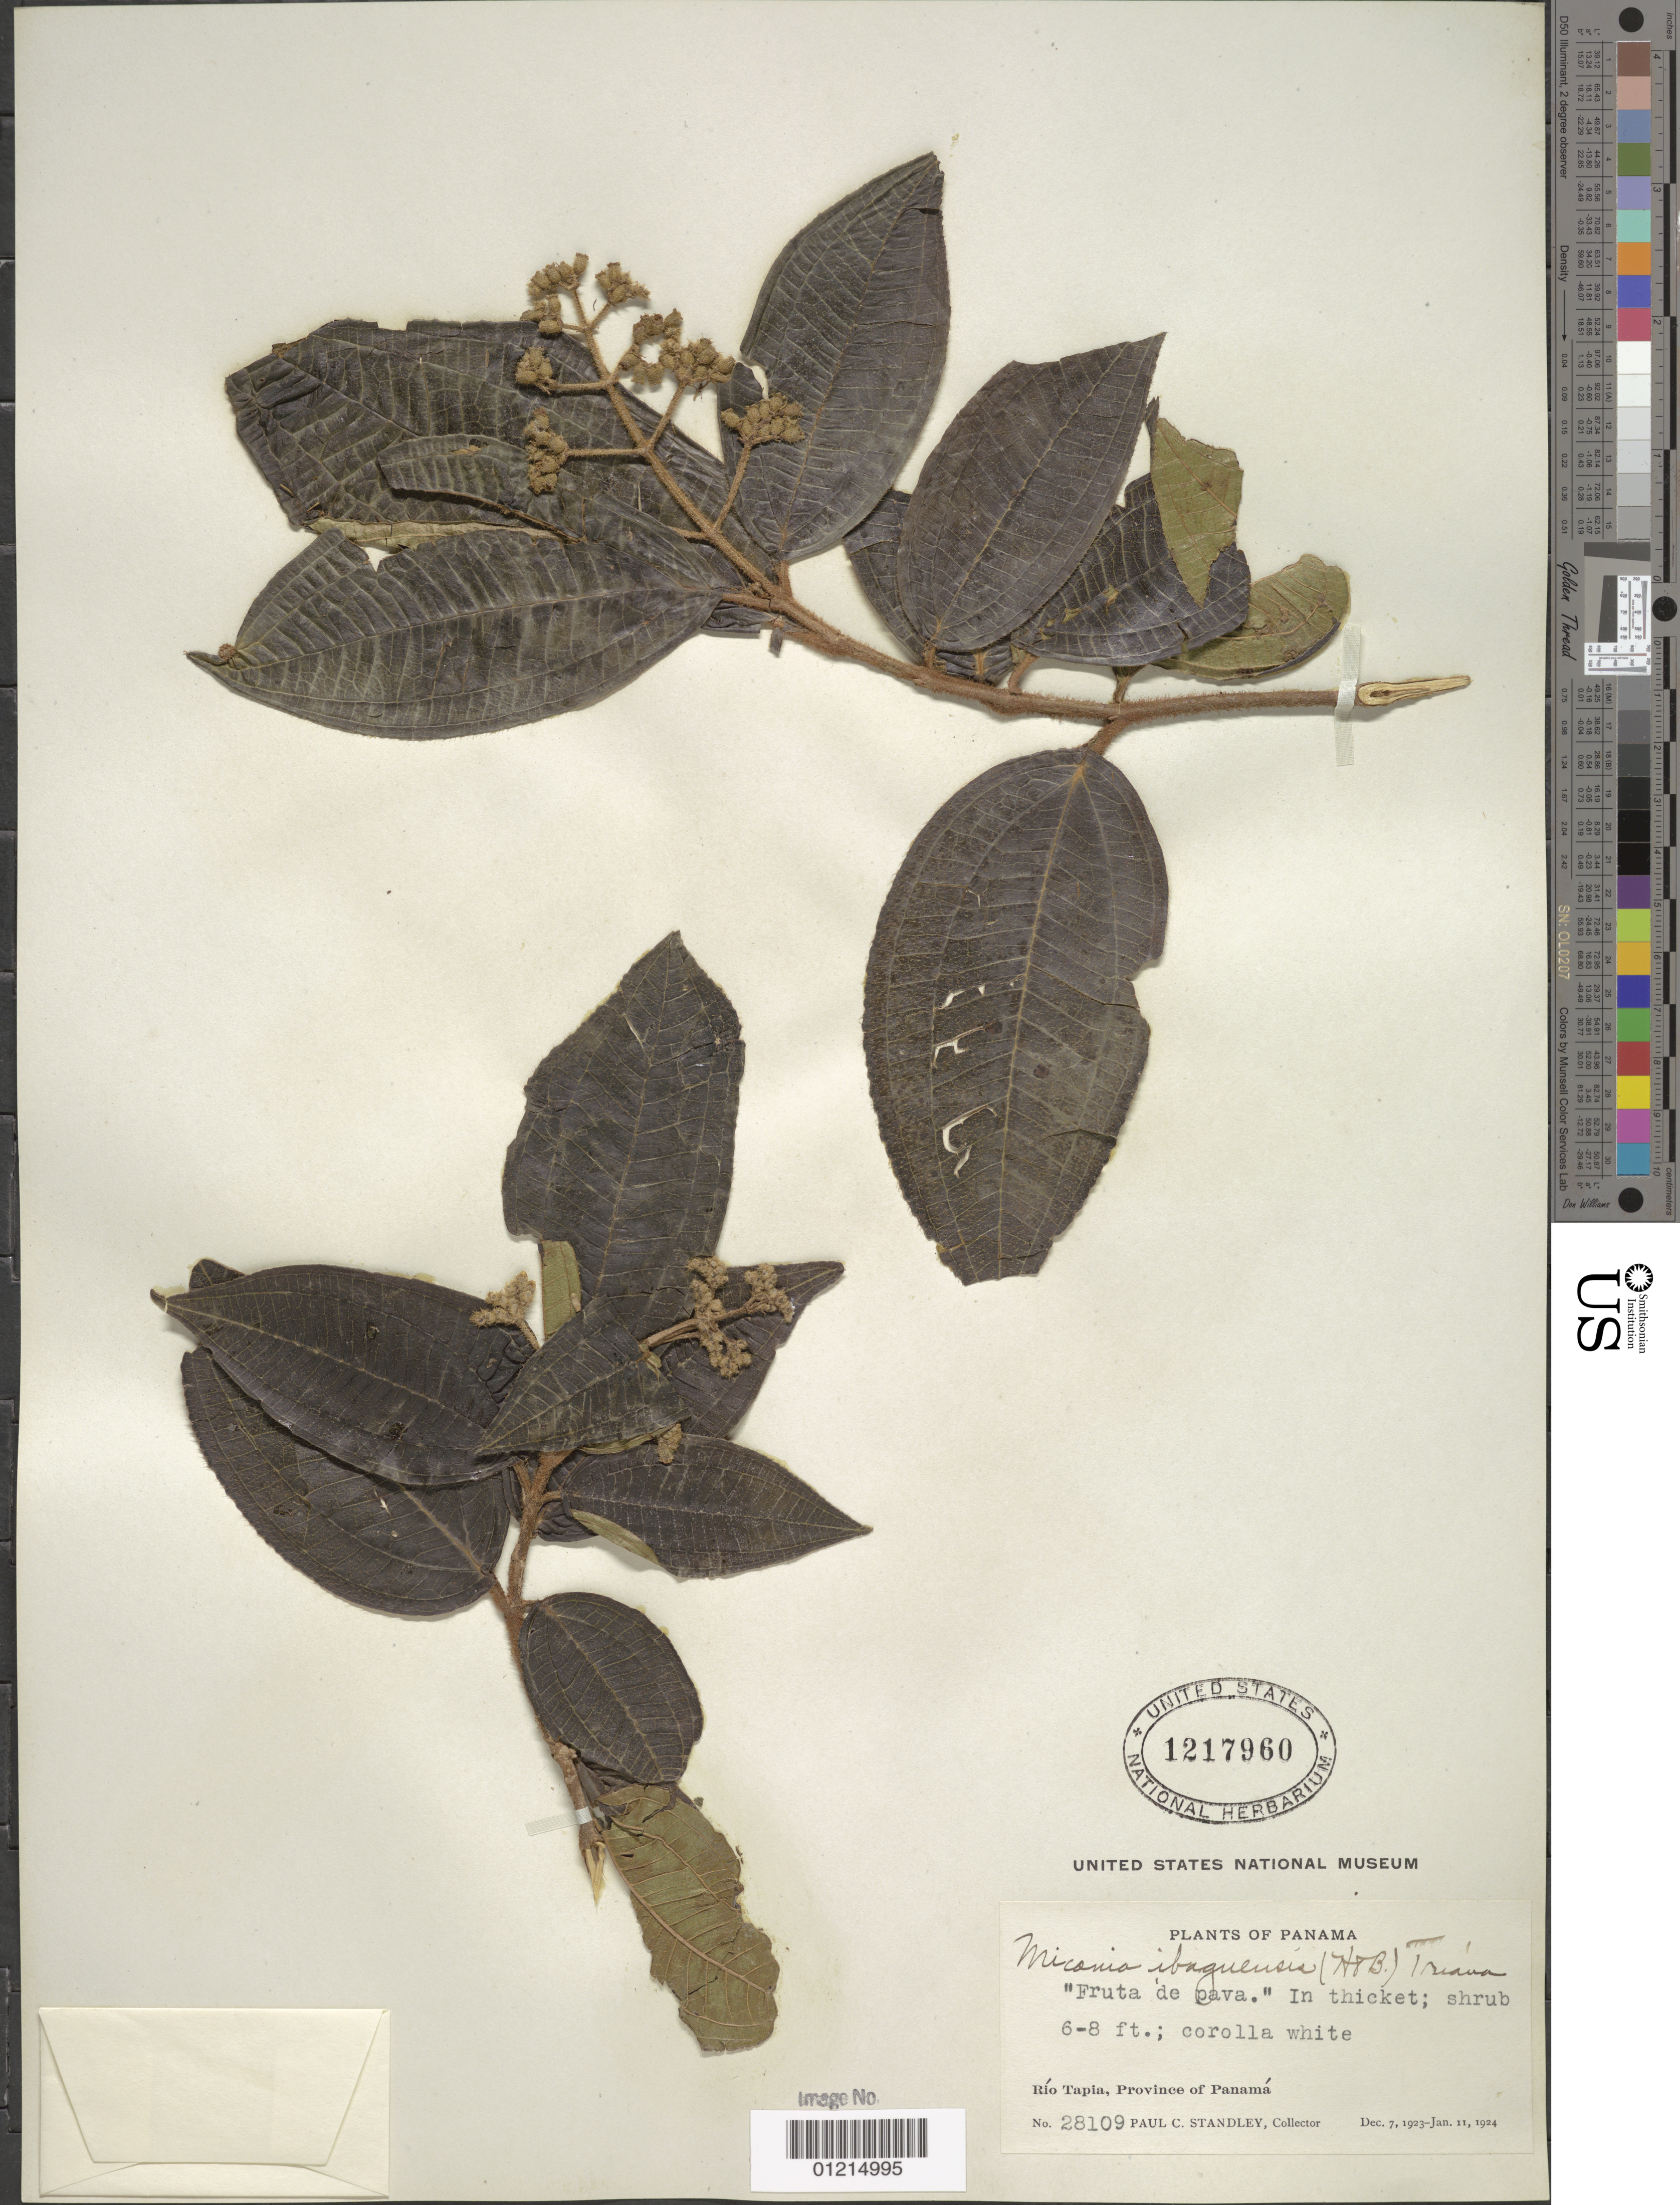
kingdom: Plantae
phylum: Tracheophyta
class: Magnoliopsida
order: Myrtales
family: Melastomataceae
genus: Miconia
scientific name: Miconia ibaguensis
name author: (Bonpl.) Triana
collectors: P. C. Standley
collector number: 28109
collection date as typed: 07 Dec 1923 to 11 Jan 1924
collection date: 1923-12-07/1924-01-11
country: Panama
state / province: Panamá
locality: Río Tapla.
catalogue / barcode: US 1217960